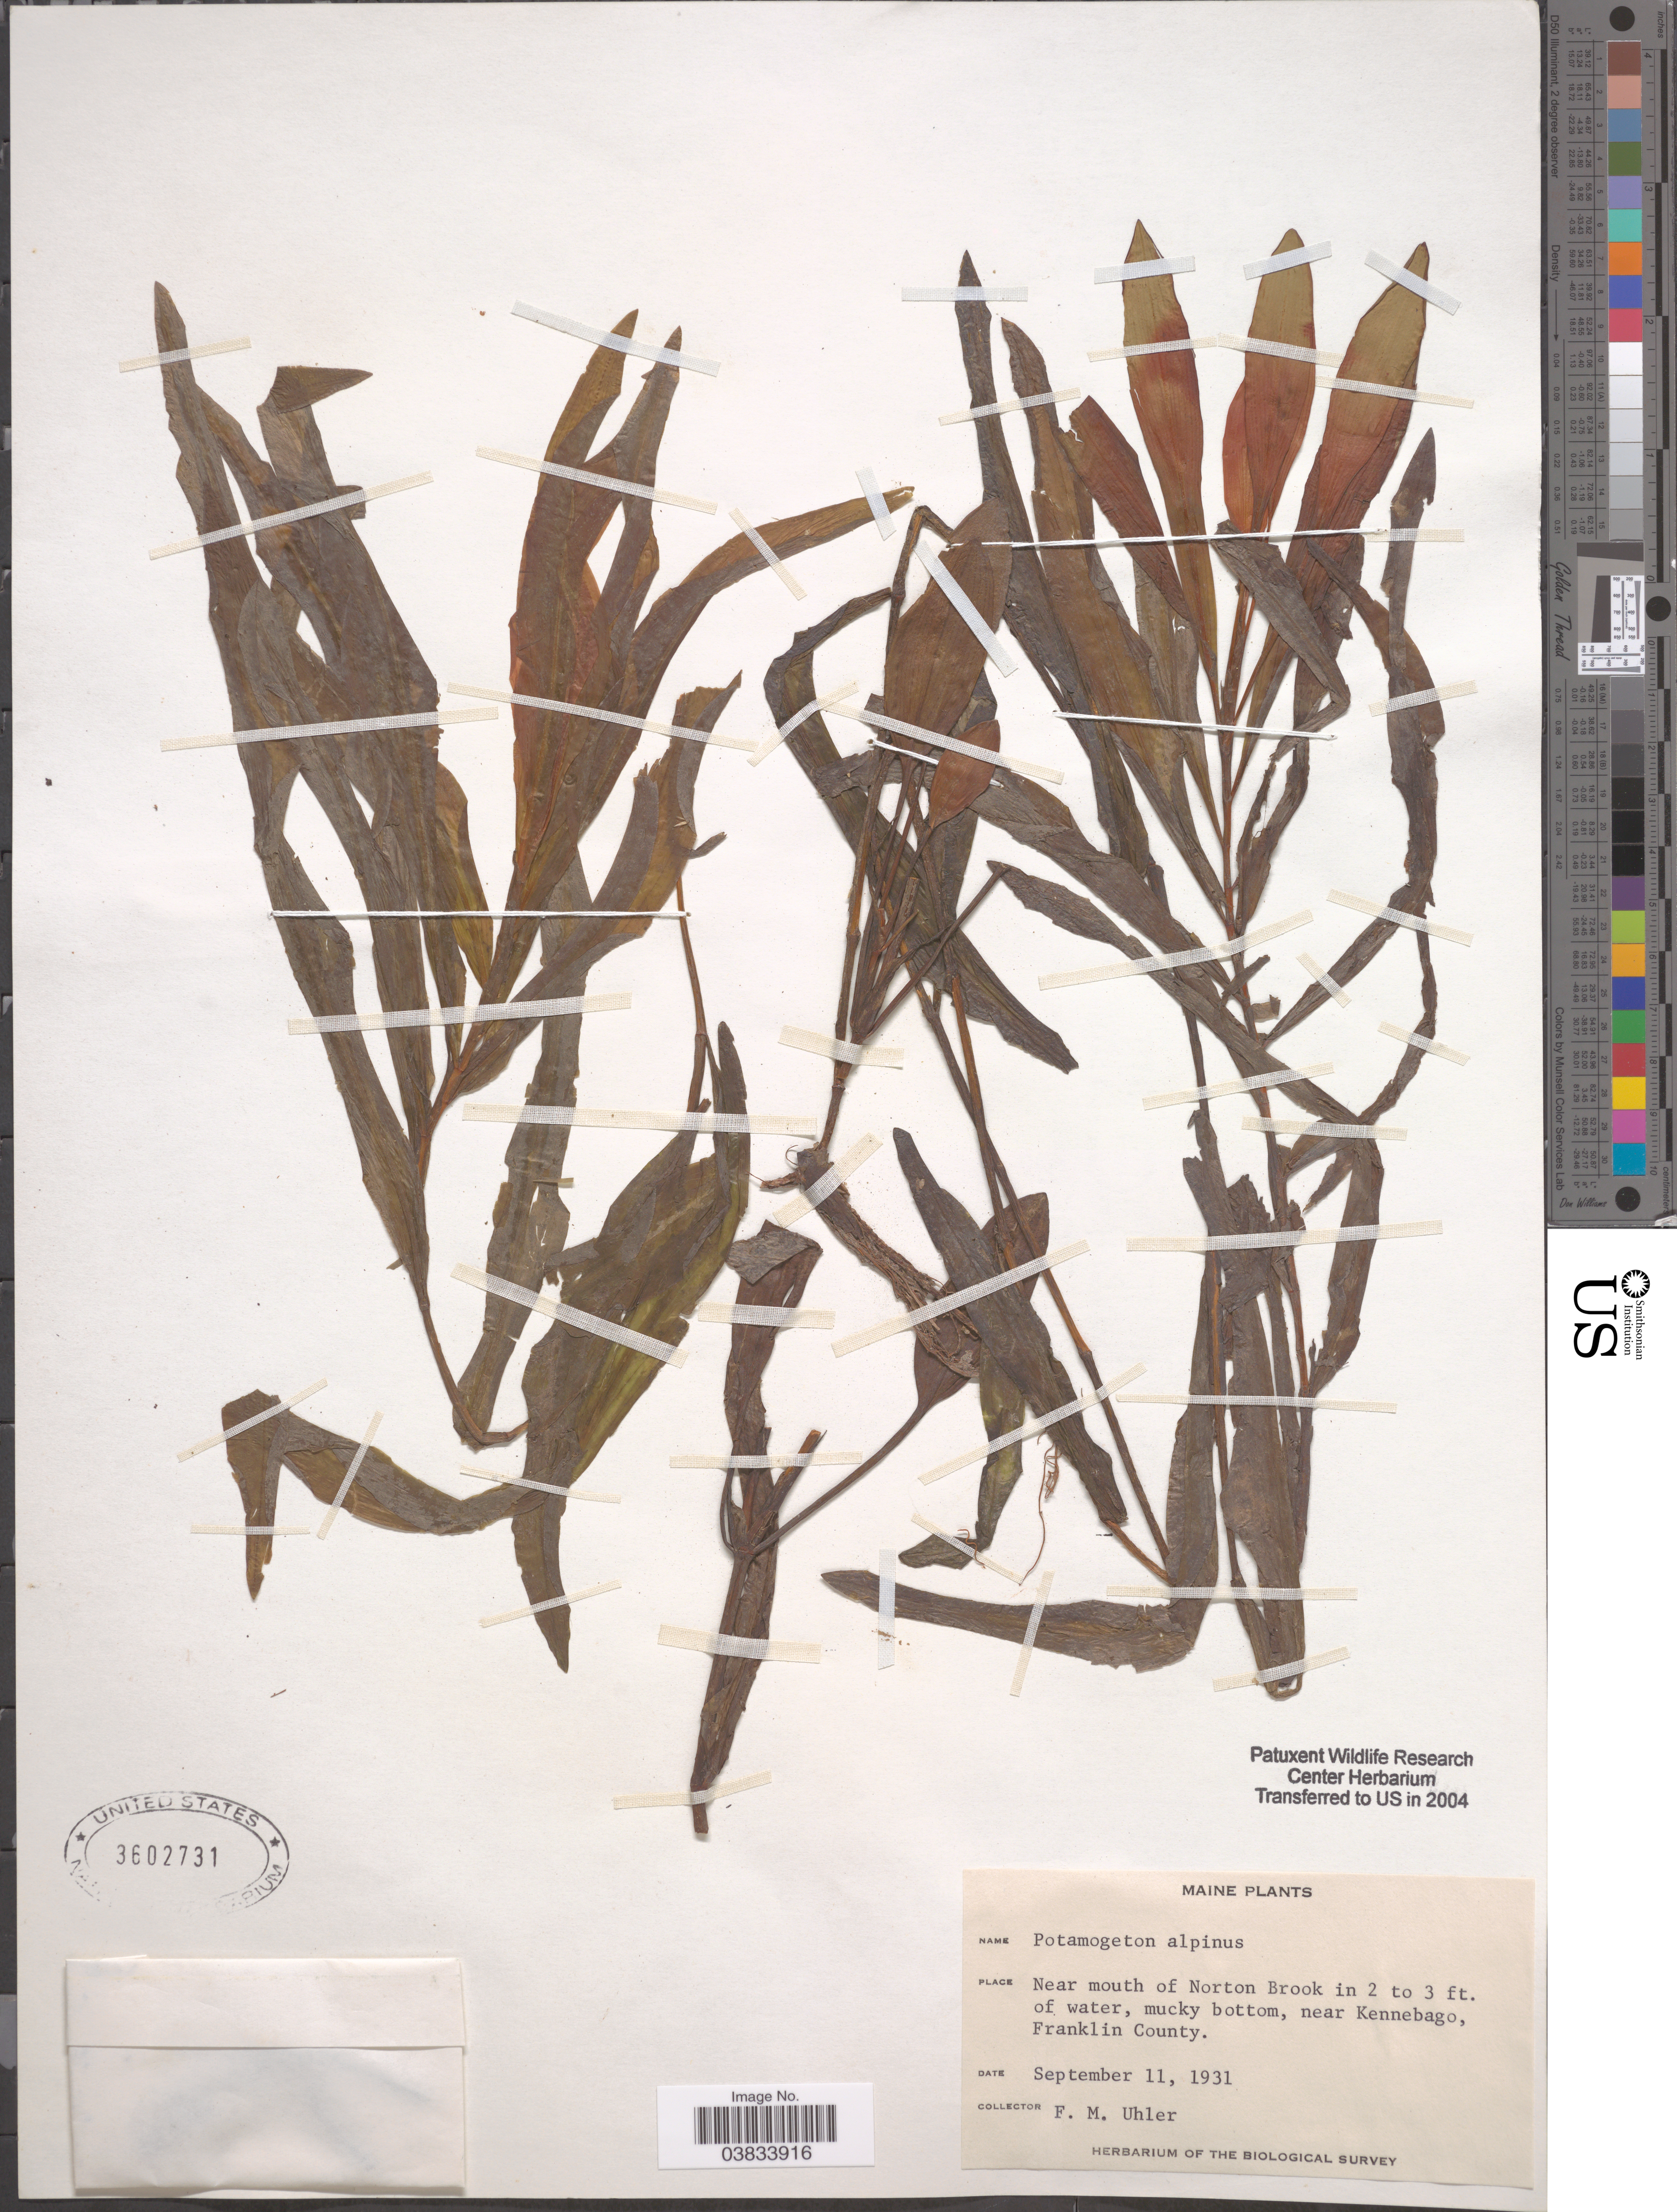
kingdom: Plantae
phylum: Tracheophyta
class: Liliopsida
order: Alismatales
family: Potamogetonaceae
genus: Potamogeton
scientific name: Potamogeton alpinus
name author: Balb.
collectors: F. M. Uhler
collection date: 1931-09-11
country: United States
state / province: Maine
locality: Near mouth of Norton Brook in 2 to 3 ft. of water, mucky bottom. near Kennebago, Franklin County.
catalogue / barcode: US 3602731